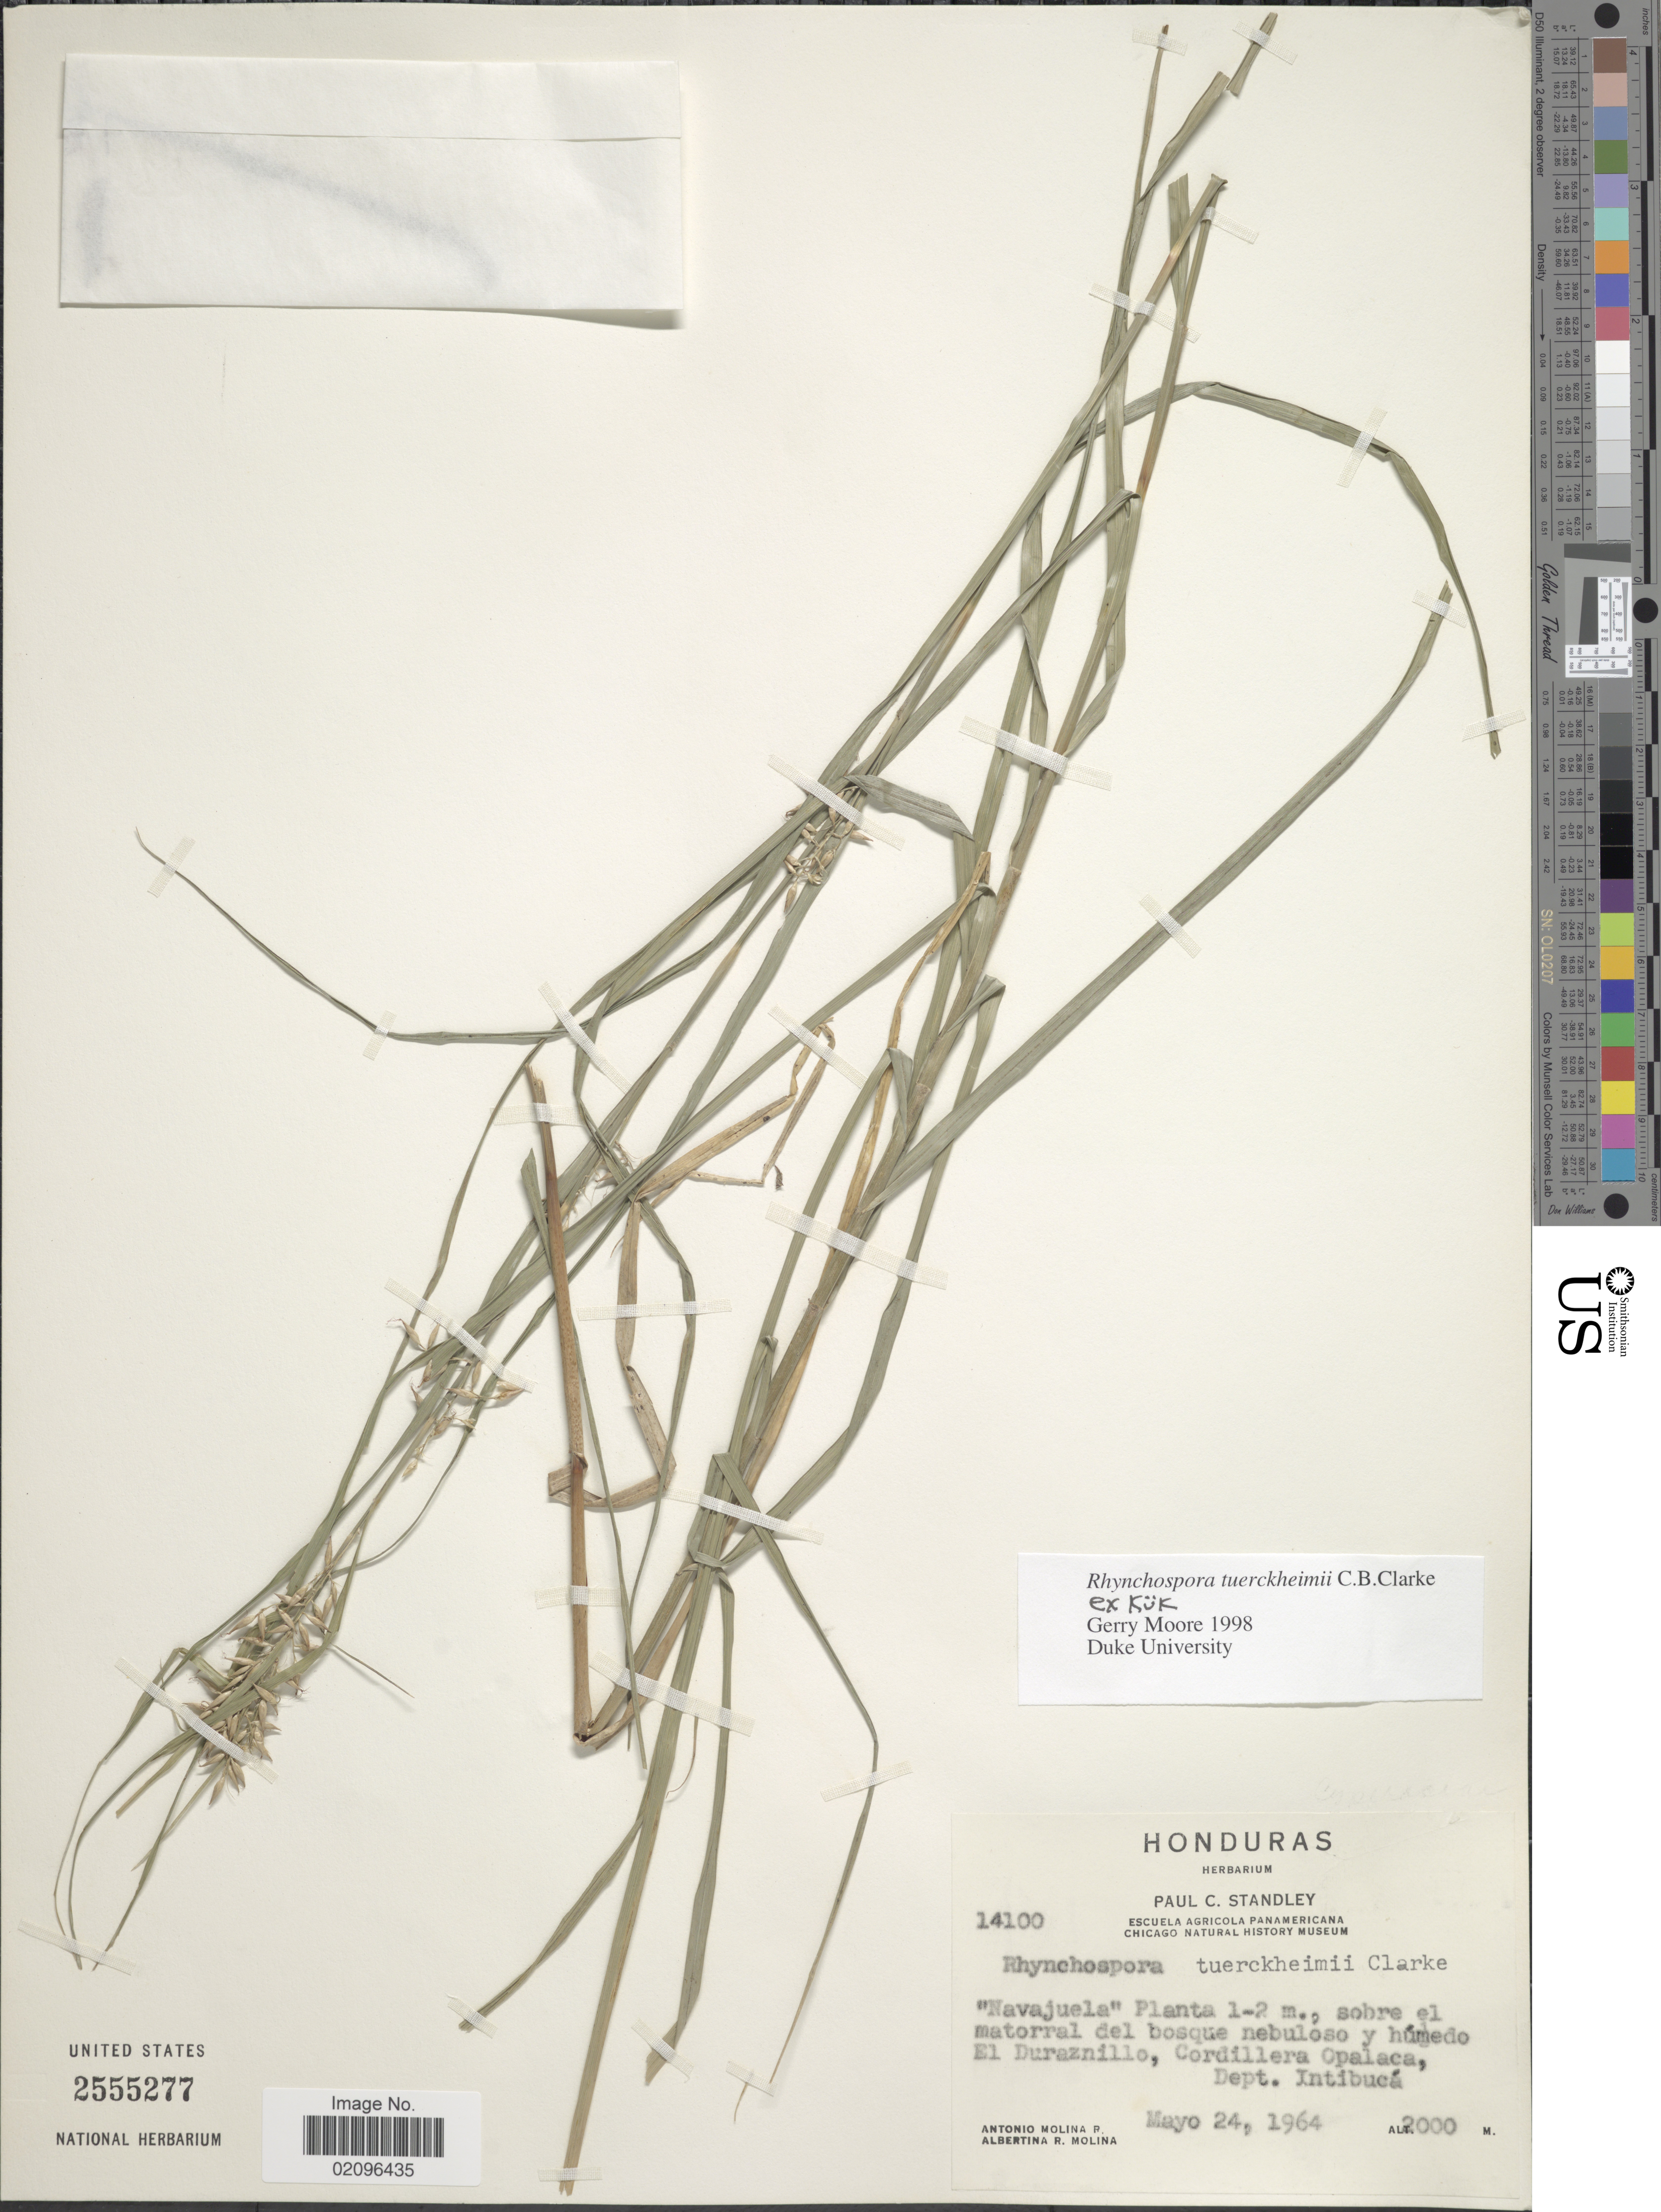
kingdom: Plantae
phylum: Tracheophyta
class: Liliopsida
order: Poales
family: Cyperaceae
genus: Rhynchospora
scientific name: Rhynchospora tuerckheimii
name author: C.B. Clarke ex Kük.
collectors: A. Molina R. & A. R. Molina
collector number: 14100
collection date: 1964-05-24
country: Honduras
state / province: Intibuca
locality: El Duraznillo, Cordillera Opalaca, Dept. Intibuca.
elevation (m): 2000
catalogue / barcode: US 2555277